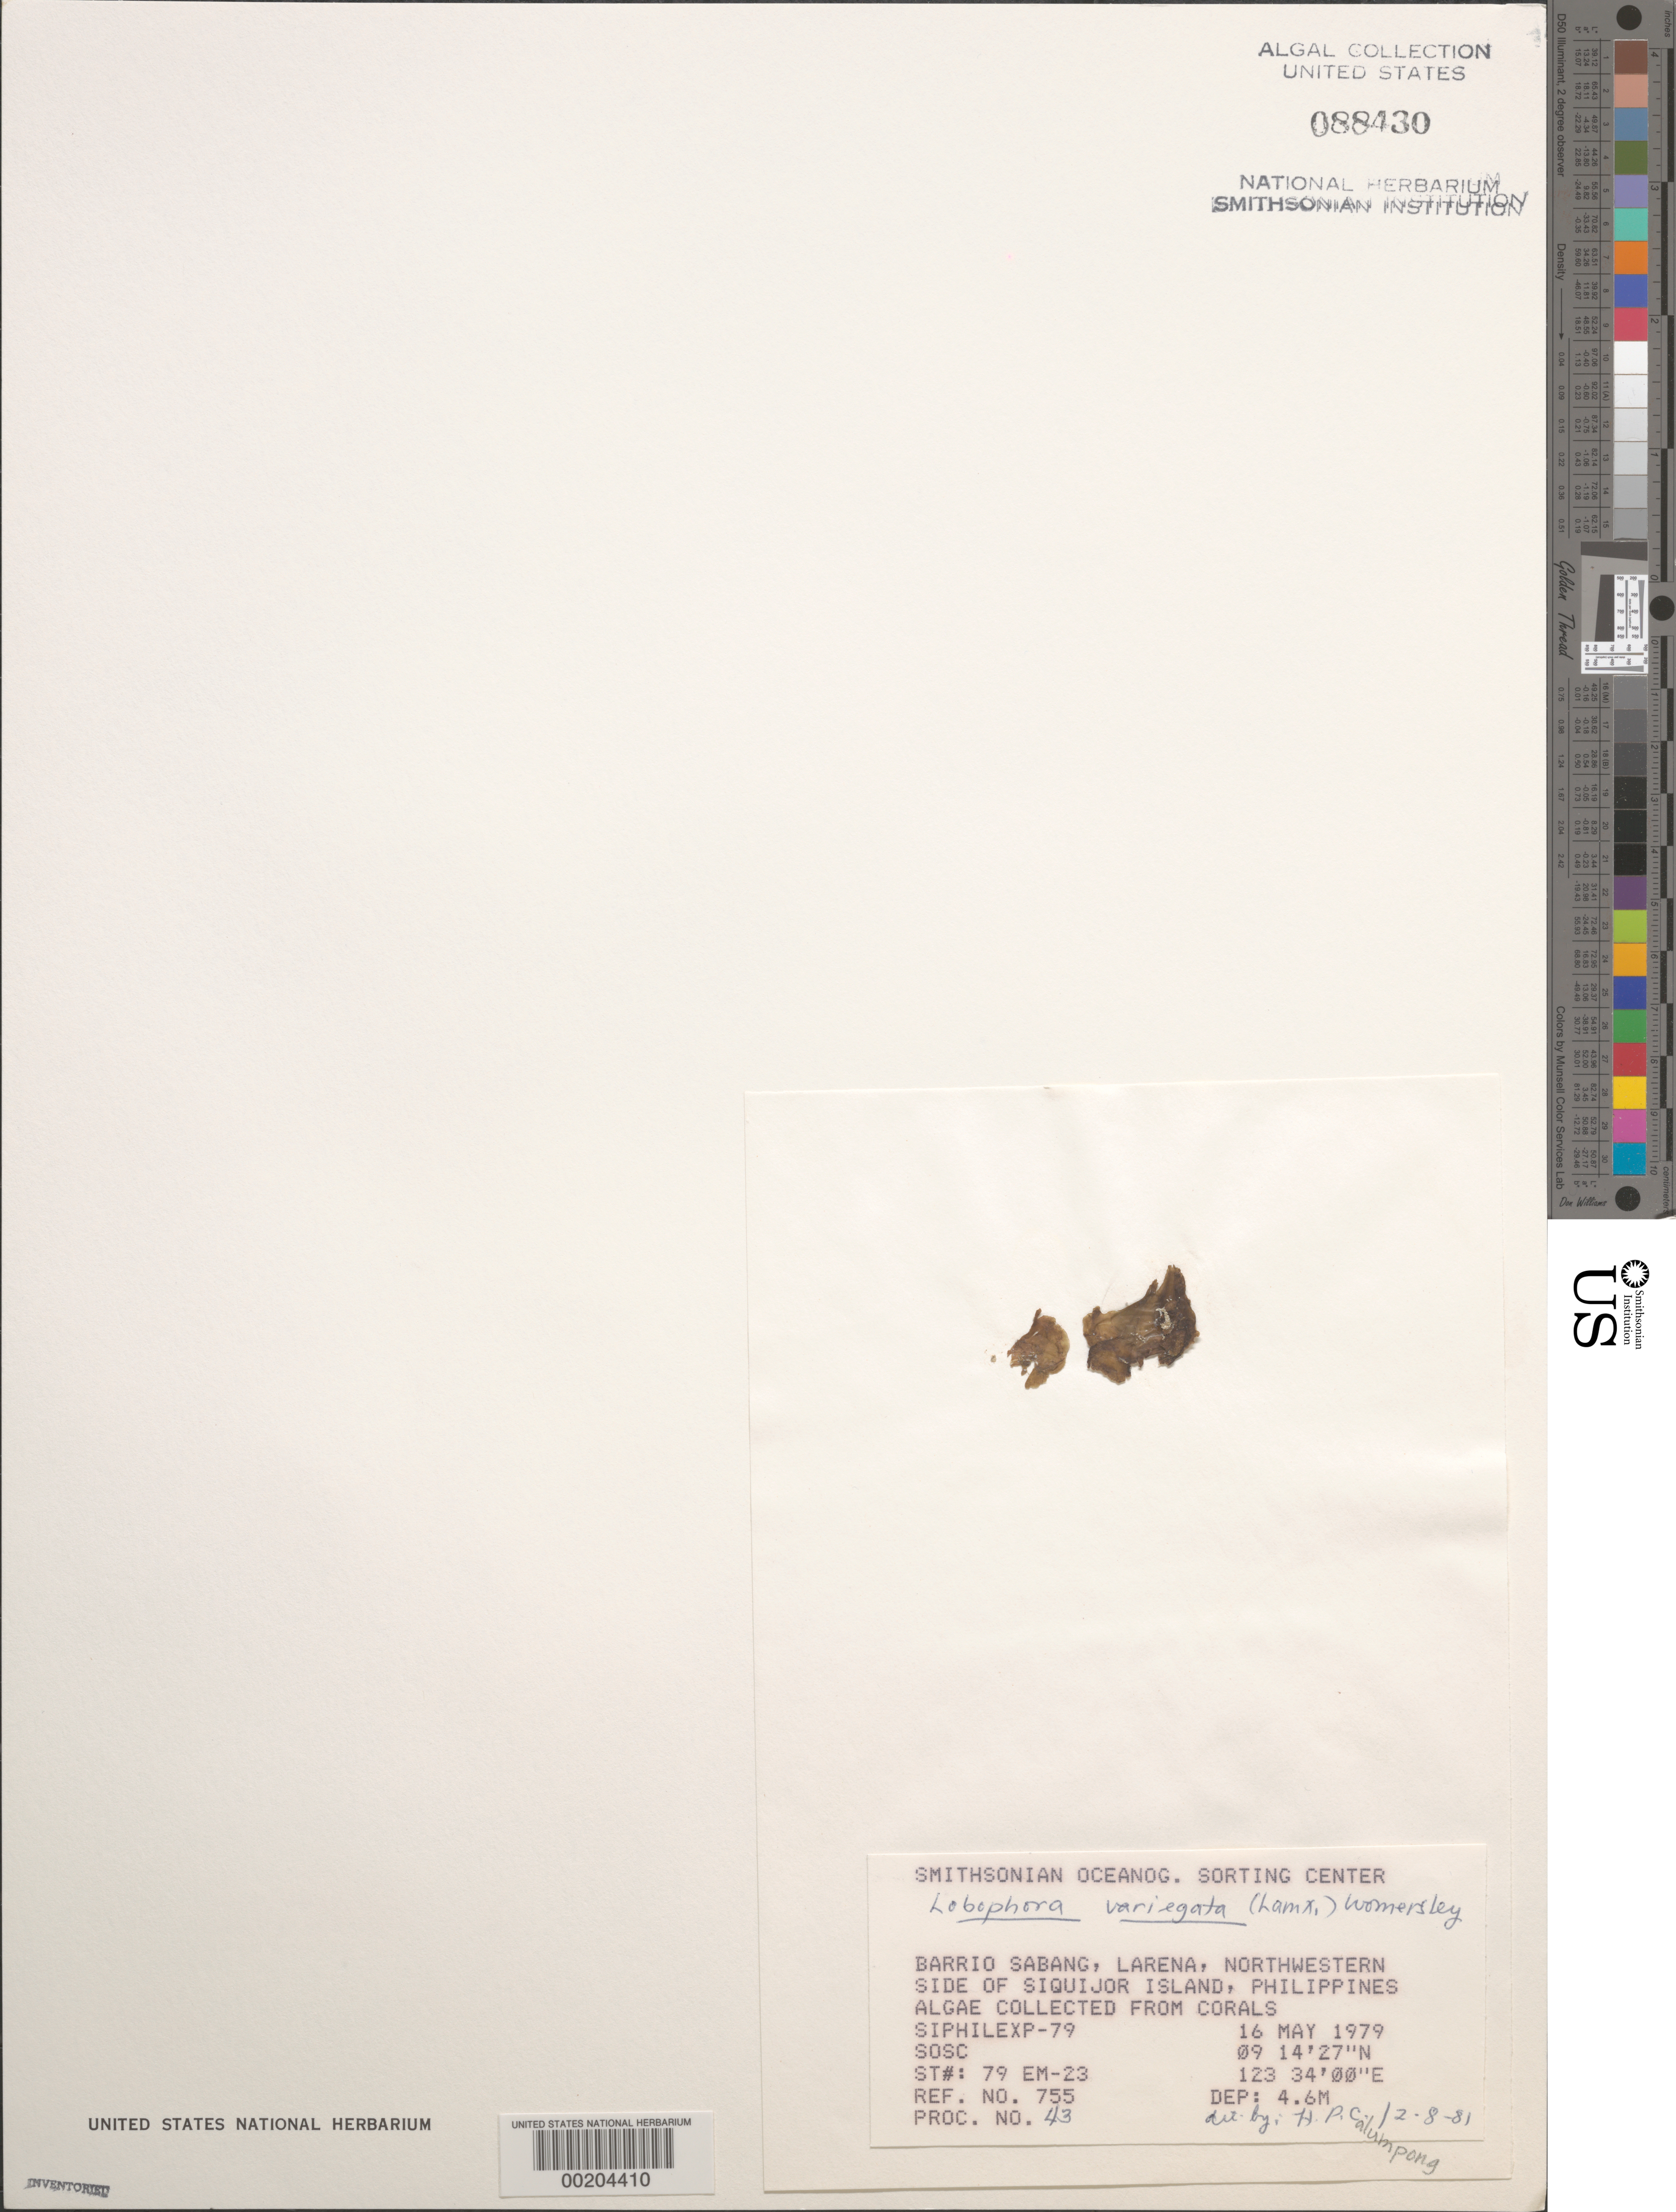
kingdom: Chromista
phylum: Ochrophyta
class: Phaeophyceae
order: Dictyotales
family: Dictyotaceae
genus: Lobophora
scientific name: Lobophora variegata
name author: (J.V.Lamouroux) Womersley & E.C. Oliveira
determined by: Calumpong, H. P.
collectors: SOSC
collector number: Station 79 Em-23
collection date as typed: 16 May 1979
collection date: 1979-05-16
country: Philippines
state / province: Central Visayas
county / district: Siquijor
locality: Visayan, Siquijor island, larena, barrio sabang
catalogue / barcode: US 88430